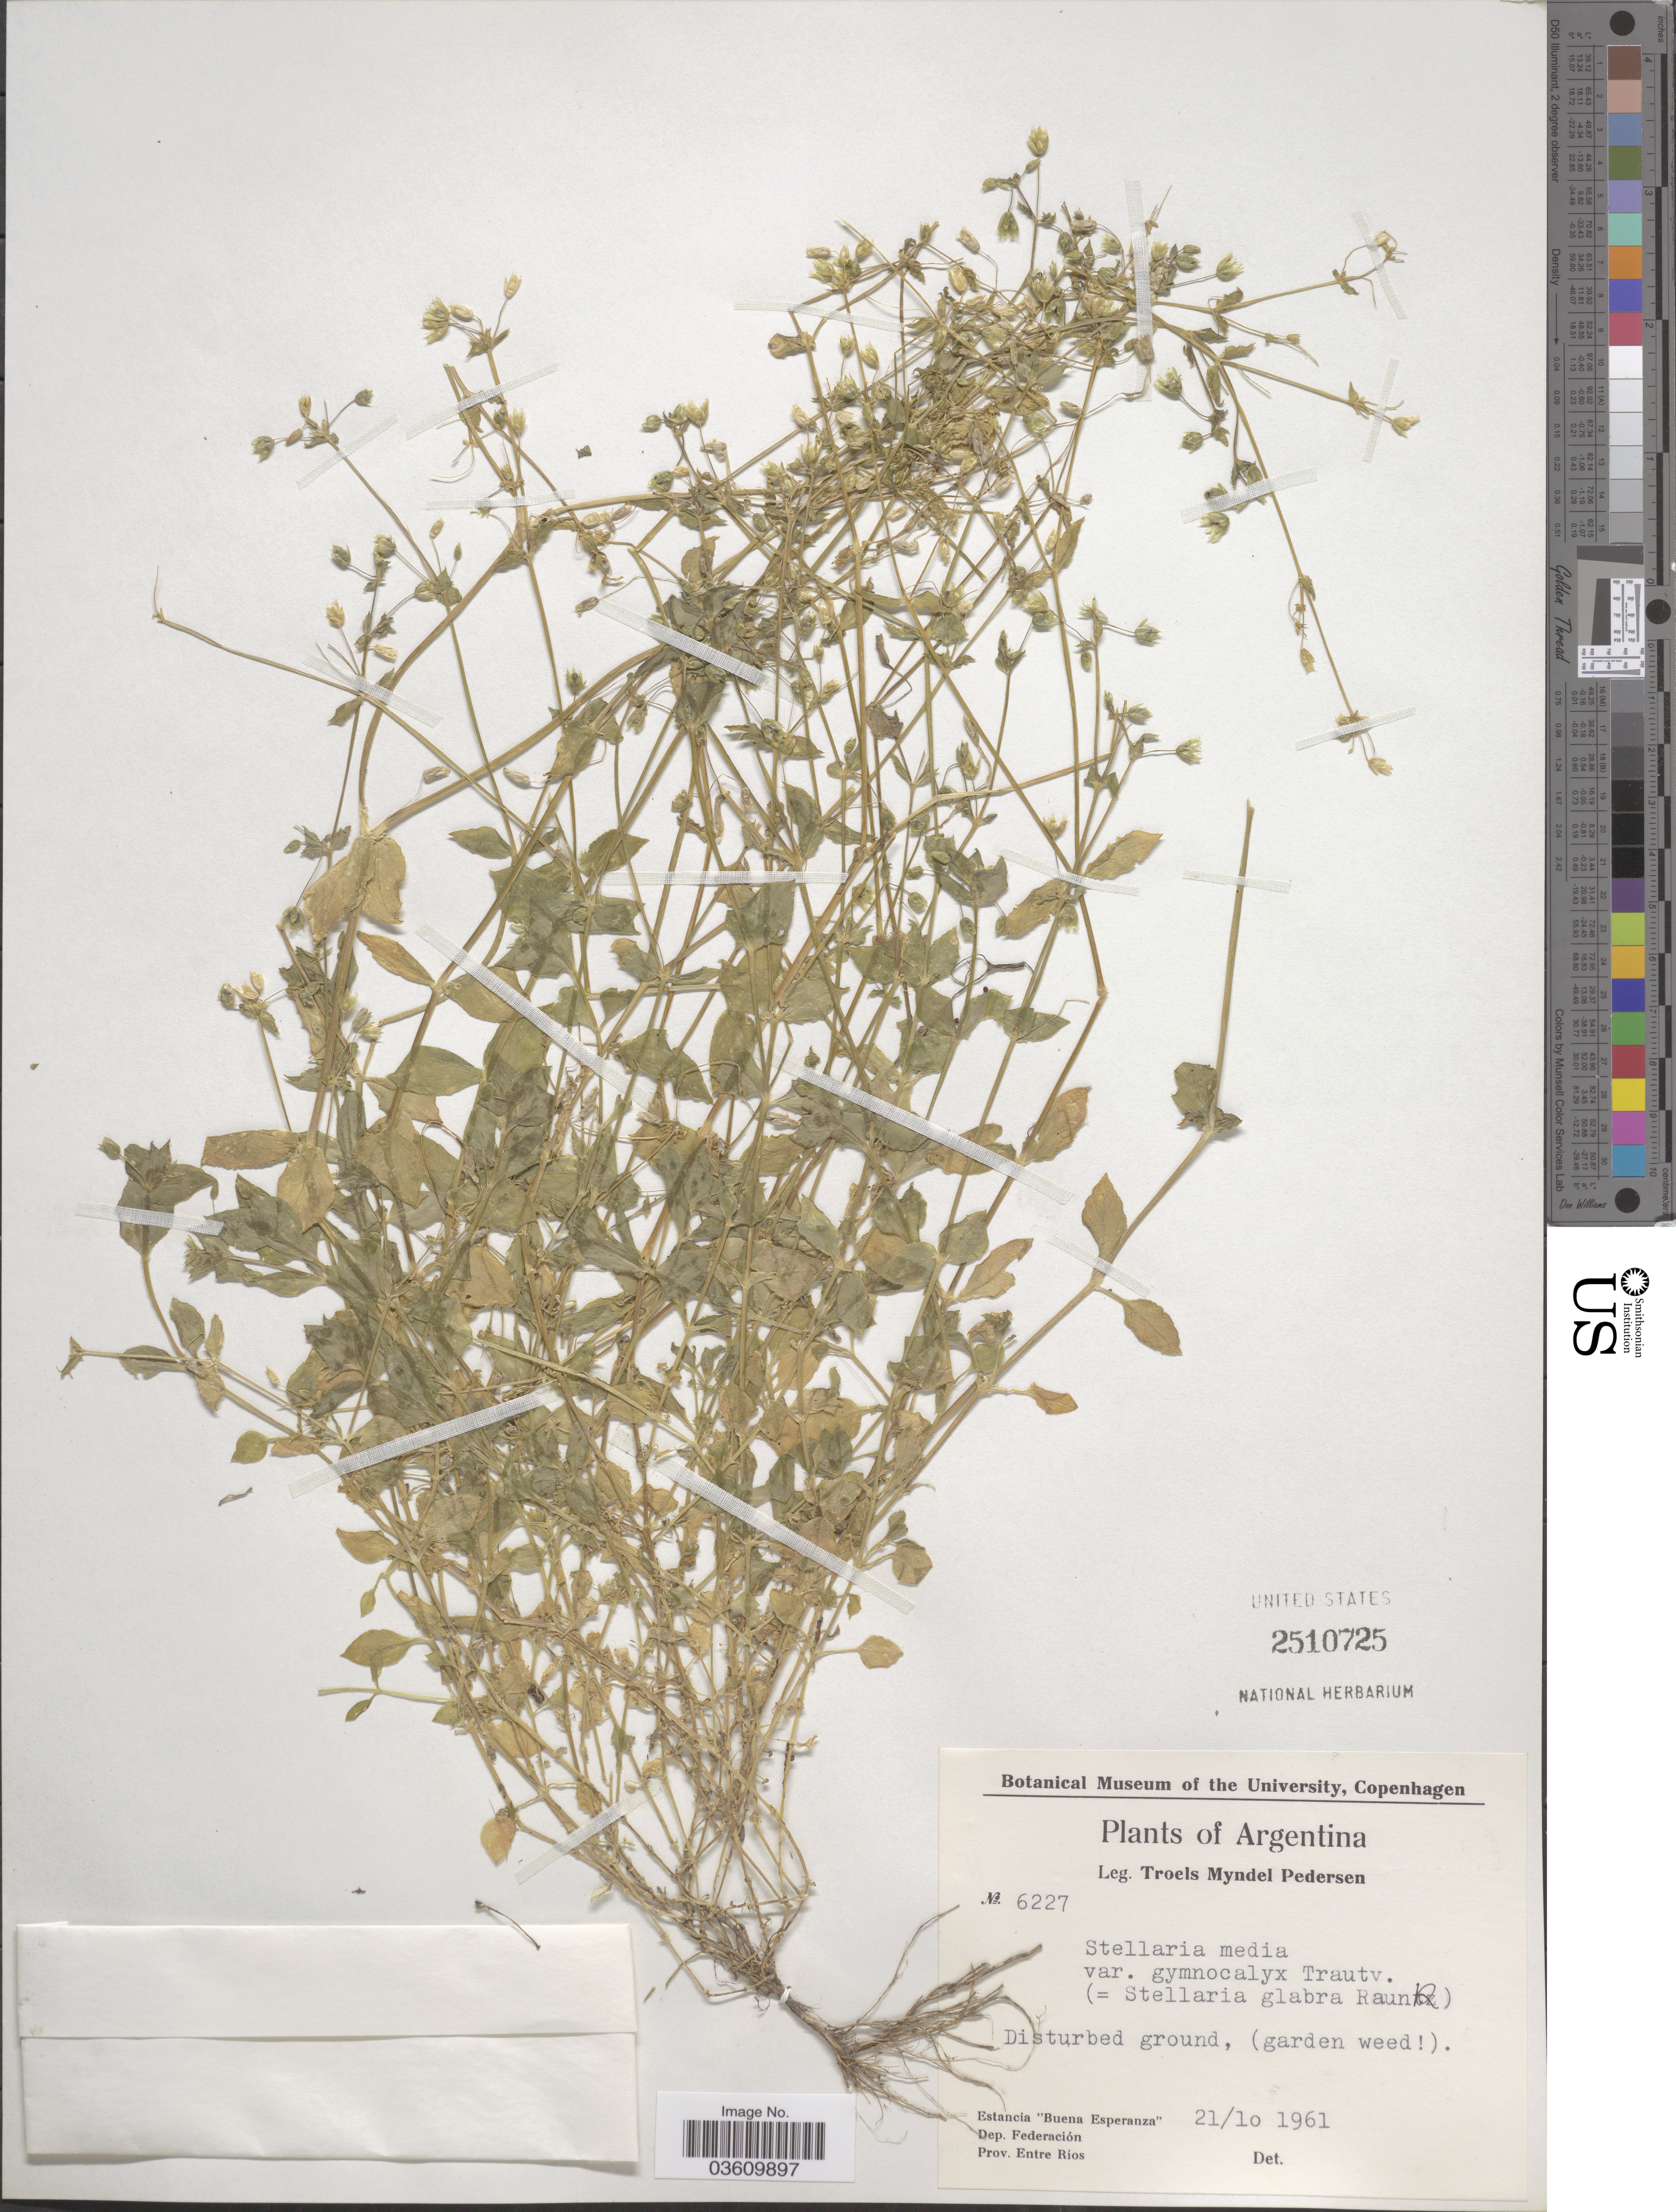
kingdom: Plantae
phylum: Tracheophyta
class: Magnoliopsida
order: Caryophyllales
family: Caryophyllaceae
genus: Stellaria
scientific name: Stellaria glabra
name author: Raunk.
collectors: T. Pederson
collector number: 6227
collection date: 1961-10-21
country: Argentina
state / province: Entre Rios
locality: Estancia "Buena Esperanza". Dep. Federación.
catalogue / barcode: US 2510725